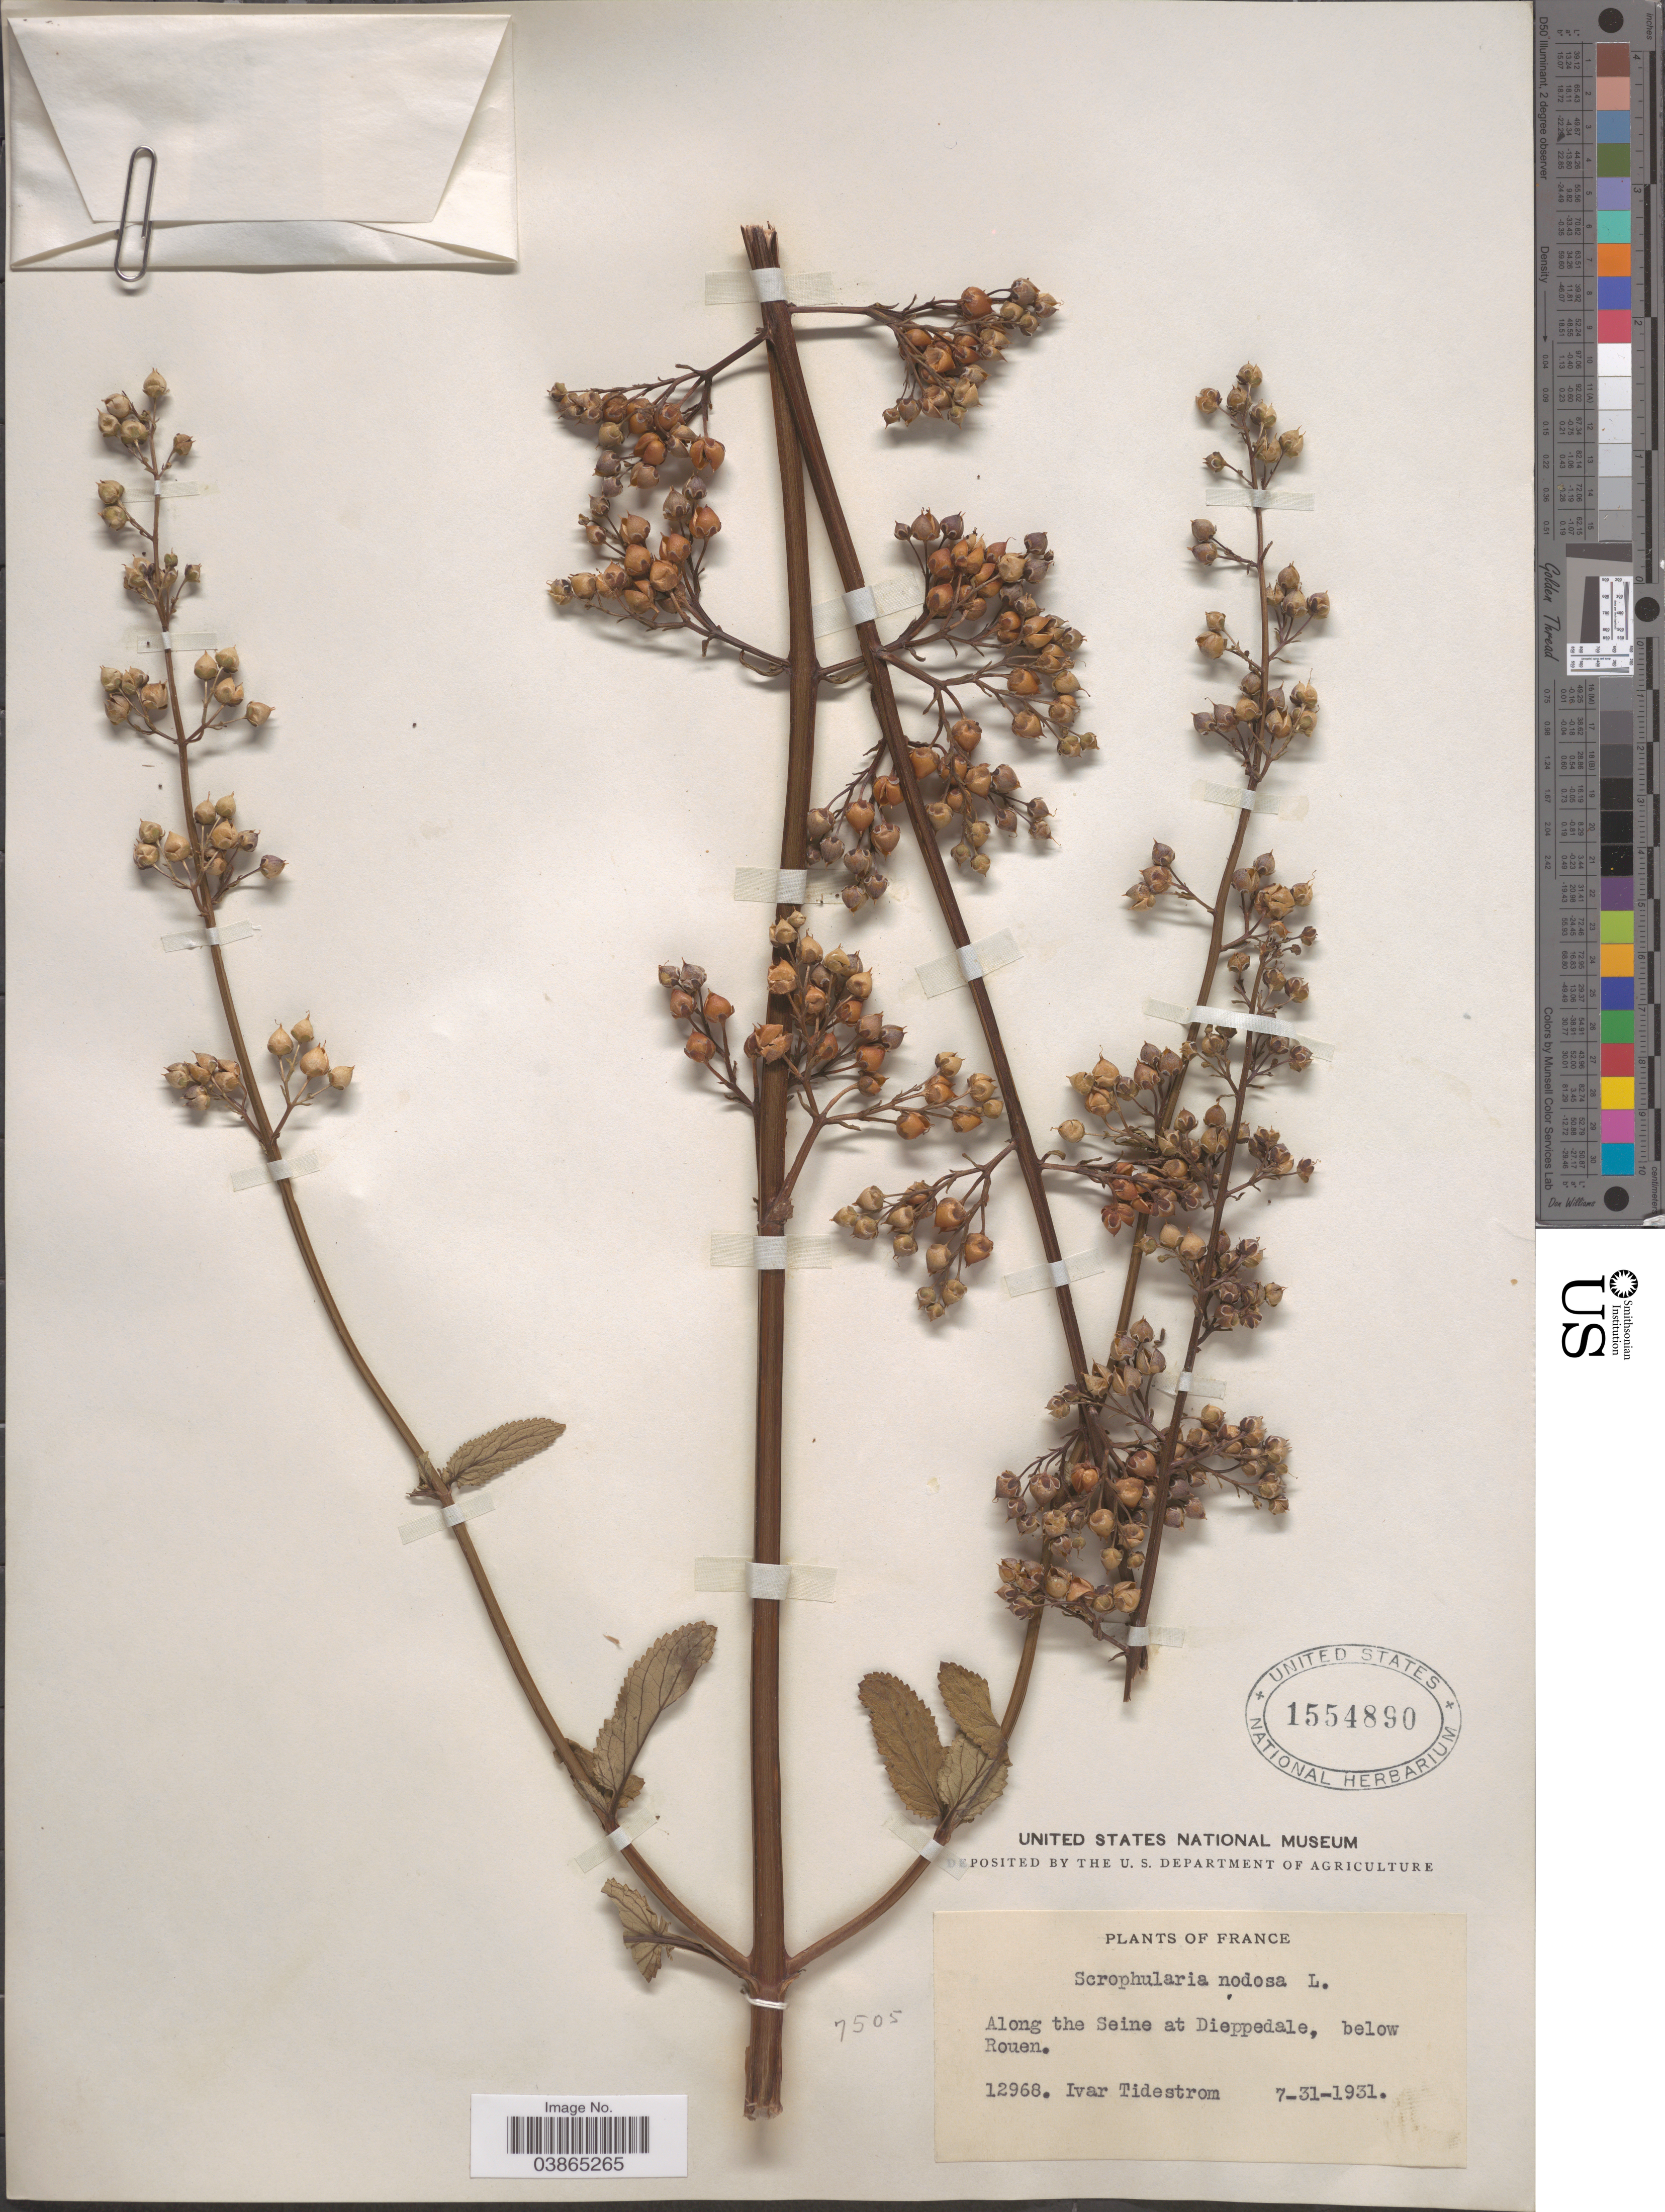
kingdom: Plantae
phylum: Tracheophyta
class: Magnoliopsida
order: Lamiales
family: Scrophulariaceae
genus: Scrophularia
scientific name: Scrophularia nodosa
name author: L.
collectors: I. F. Tidestrom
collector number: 12968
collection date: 1931-07-31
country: France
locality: Along the Seine at Dieppedale, below Rouen.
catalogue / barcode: US 1554890